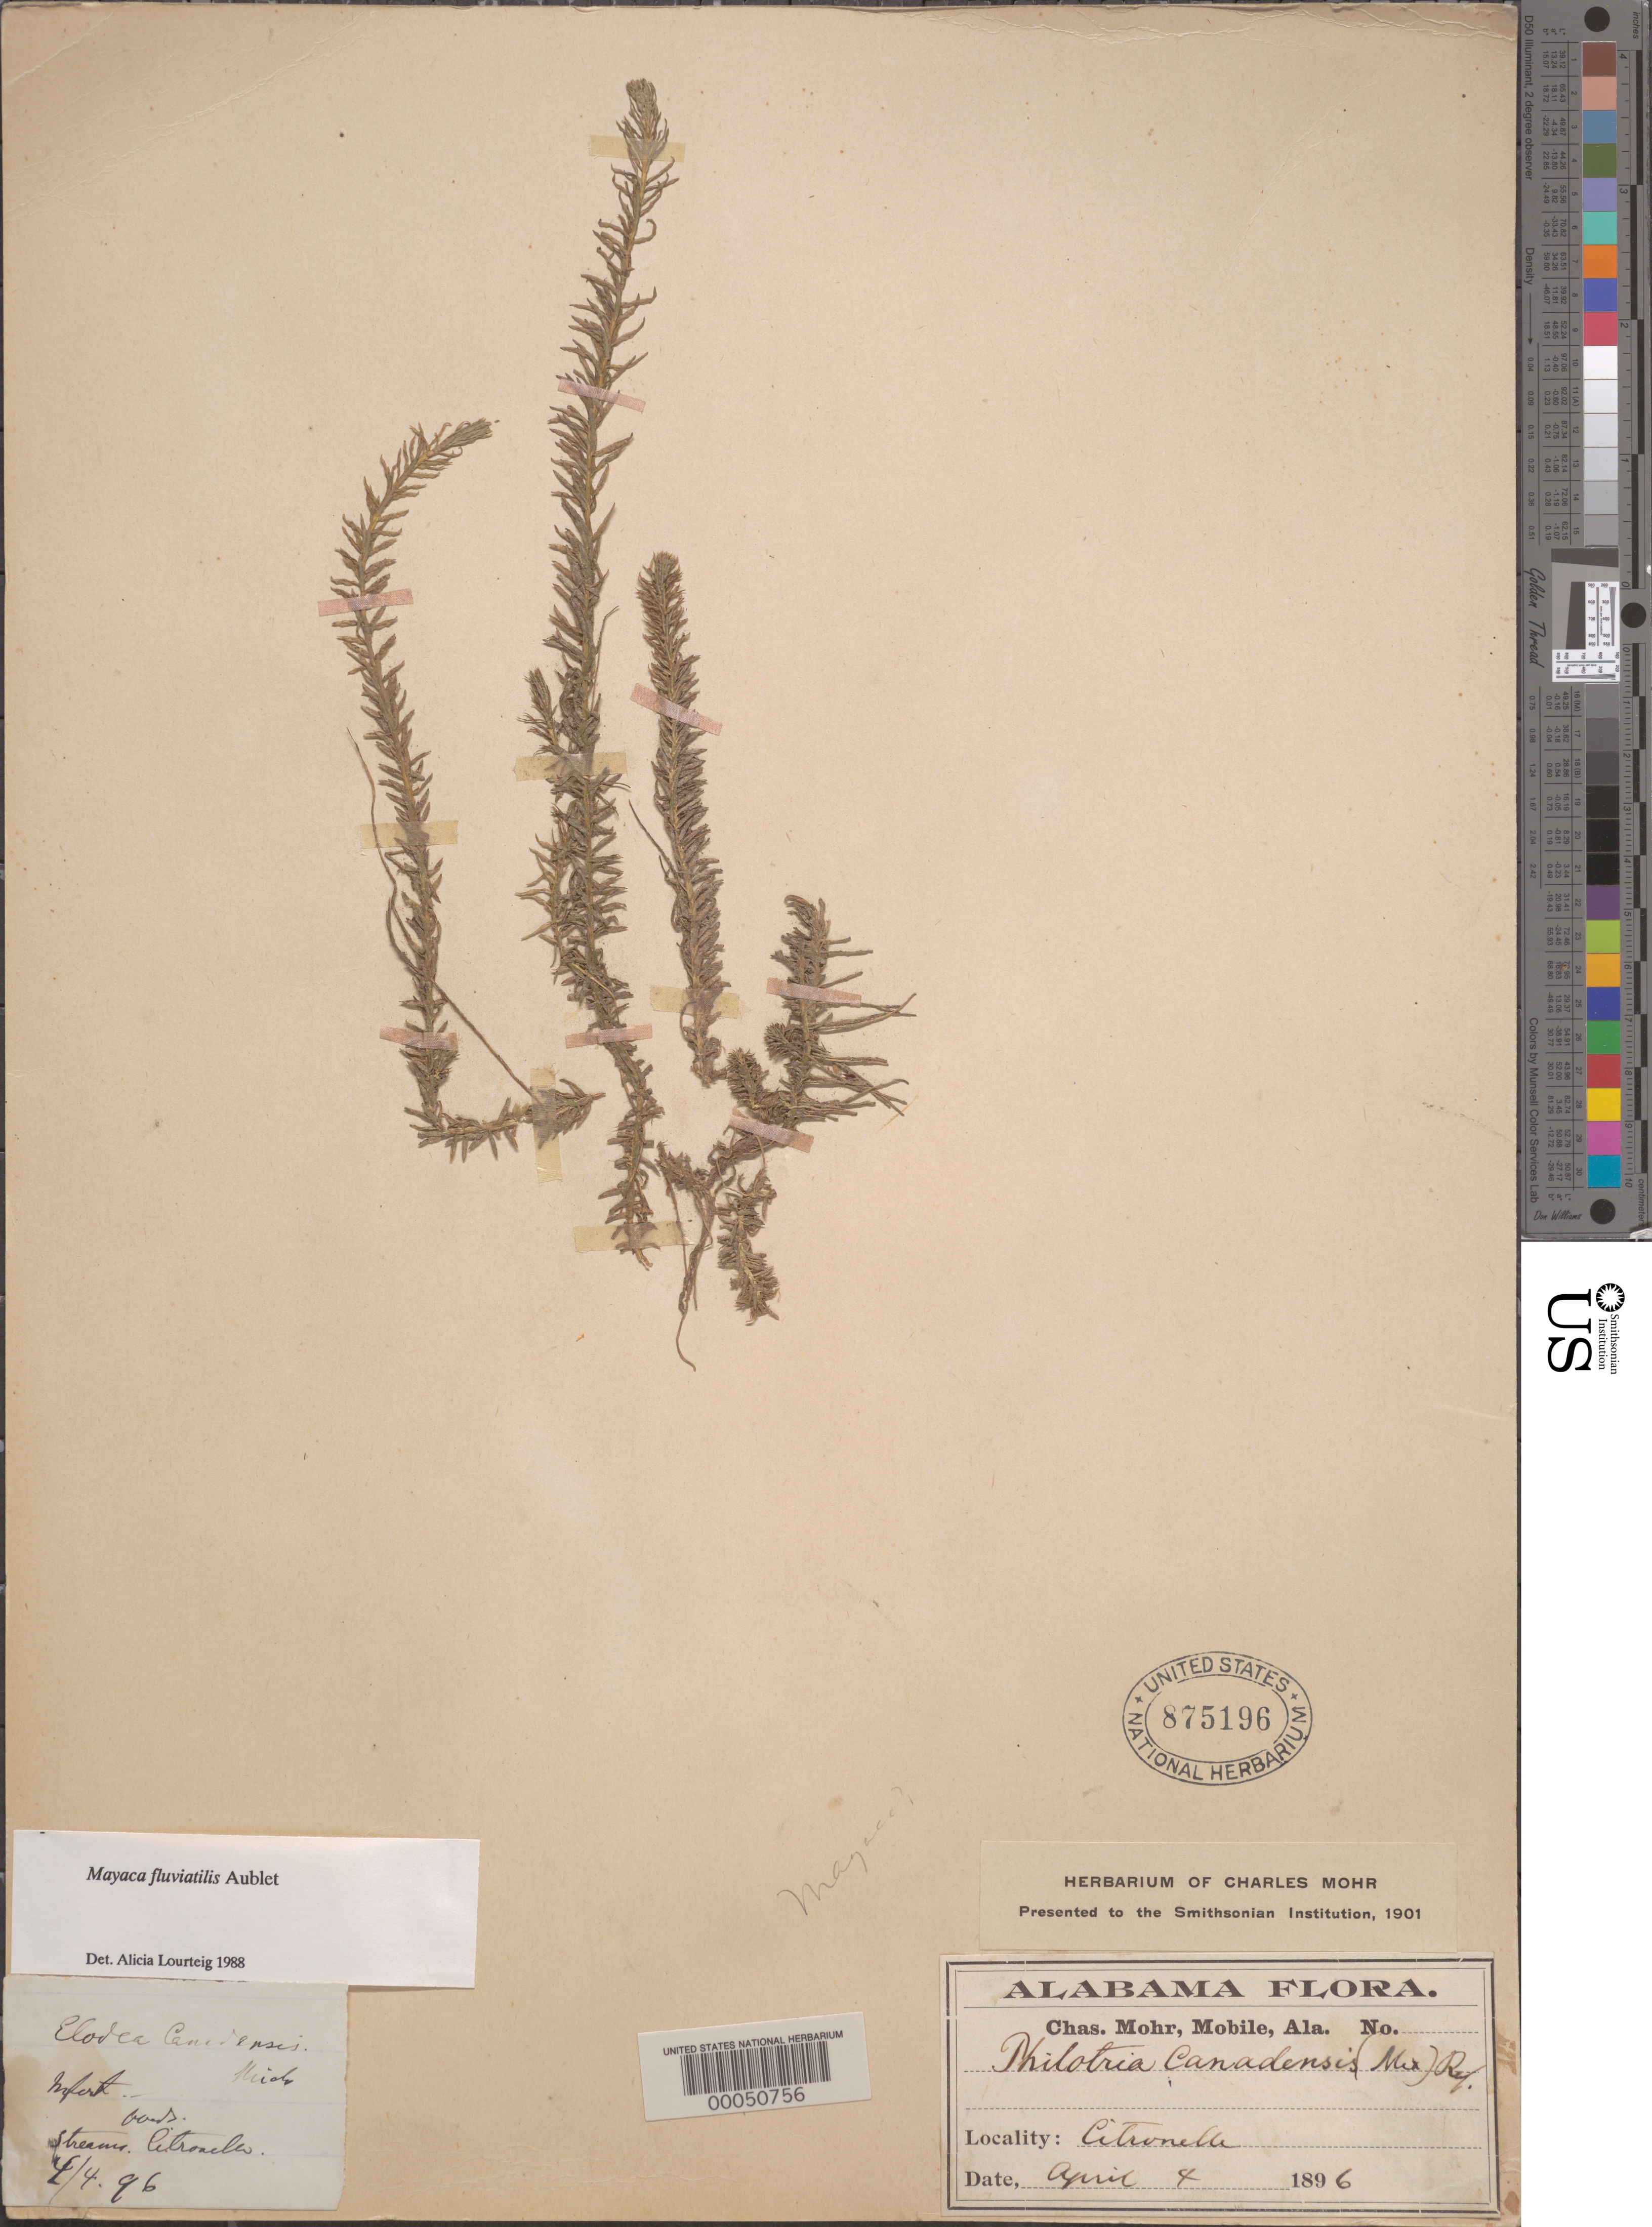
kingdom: Plantae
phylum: Tracheophyta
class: Liliopsida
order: Poales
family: Mayacaceae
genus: Mayaca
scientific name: Mayaca fluviatilis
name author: Aubl.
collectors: C. T. Mohr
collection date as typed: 04 Apr 1896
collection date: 1896-04-04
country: United States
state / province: Alabama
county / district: Mobile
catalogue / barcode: US 875196